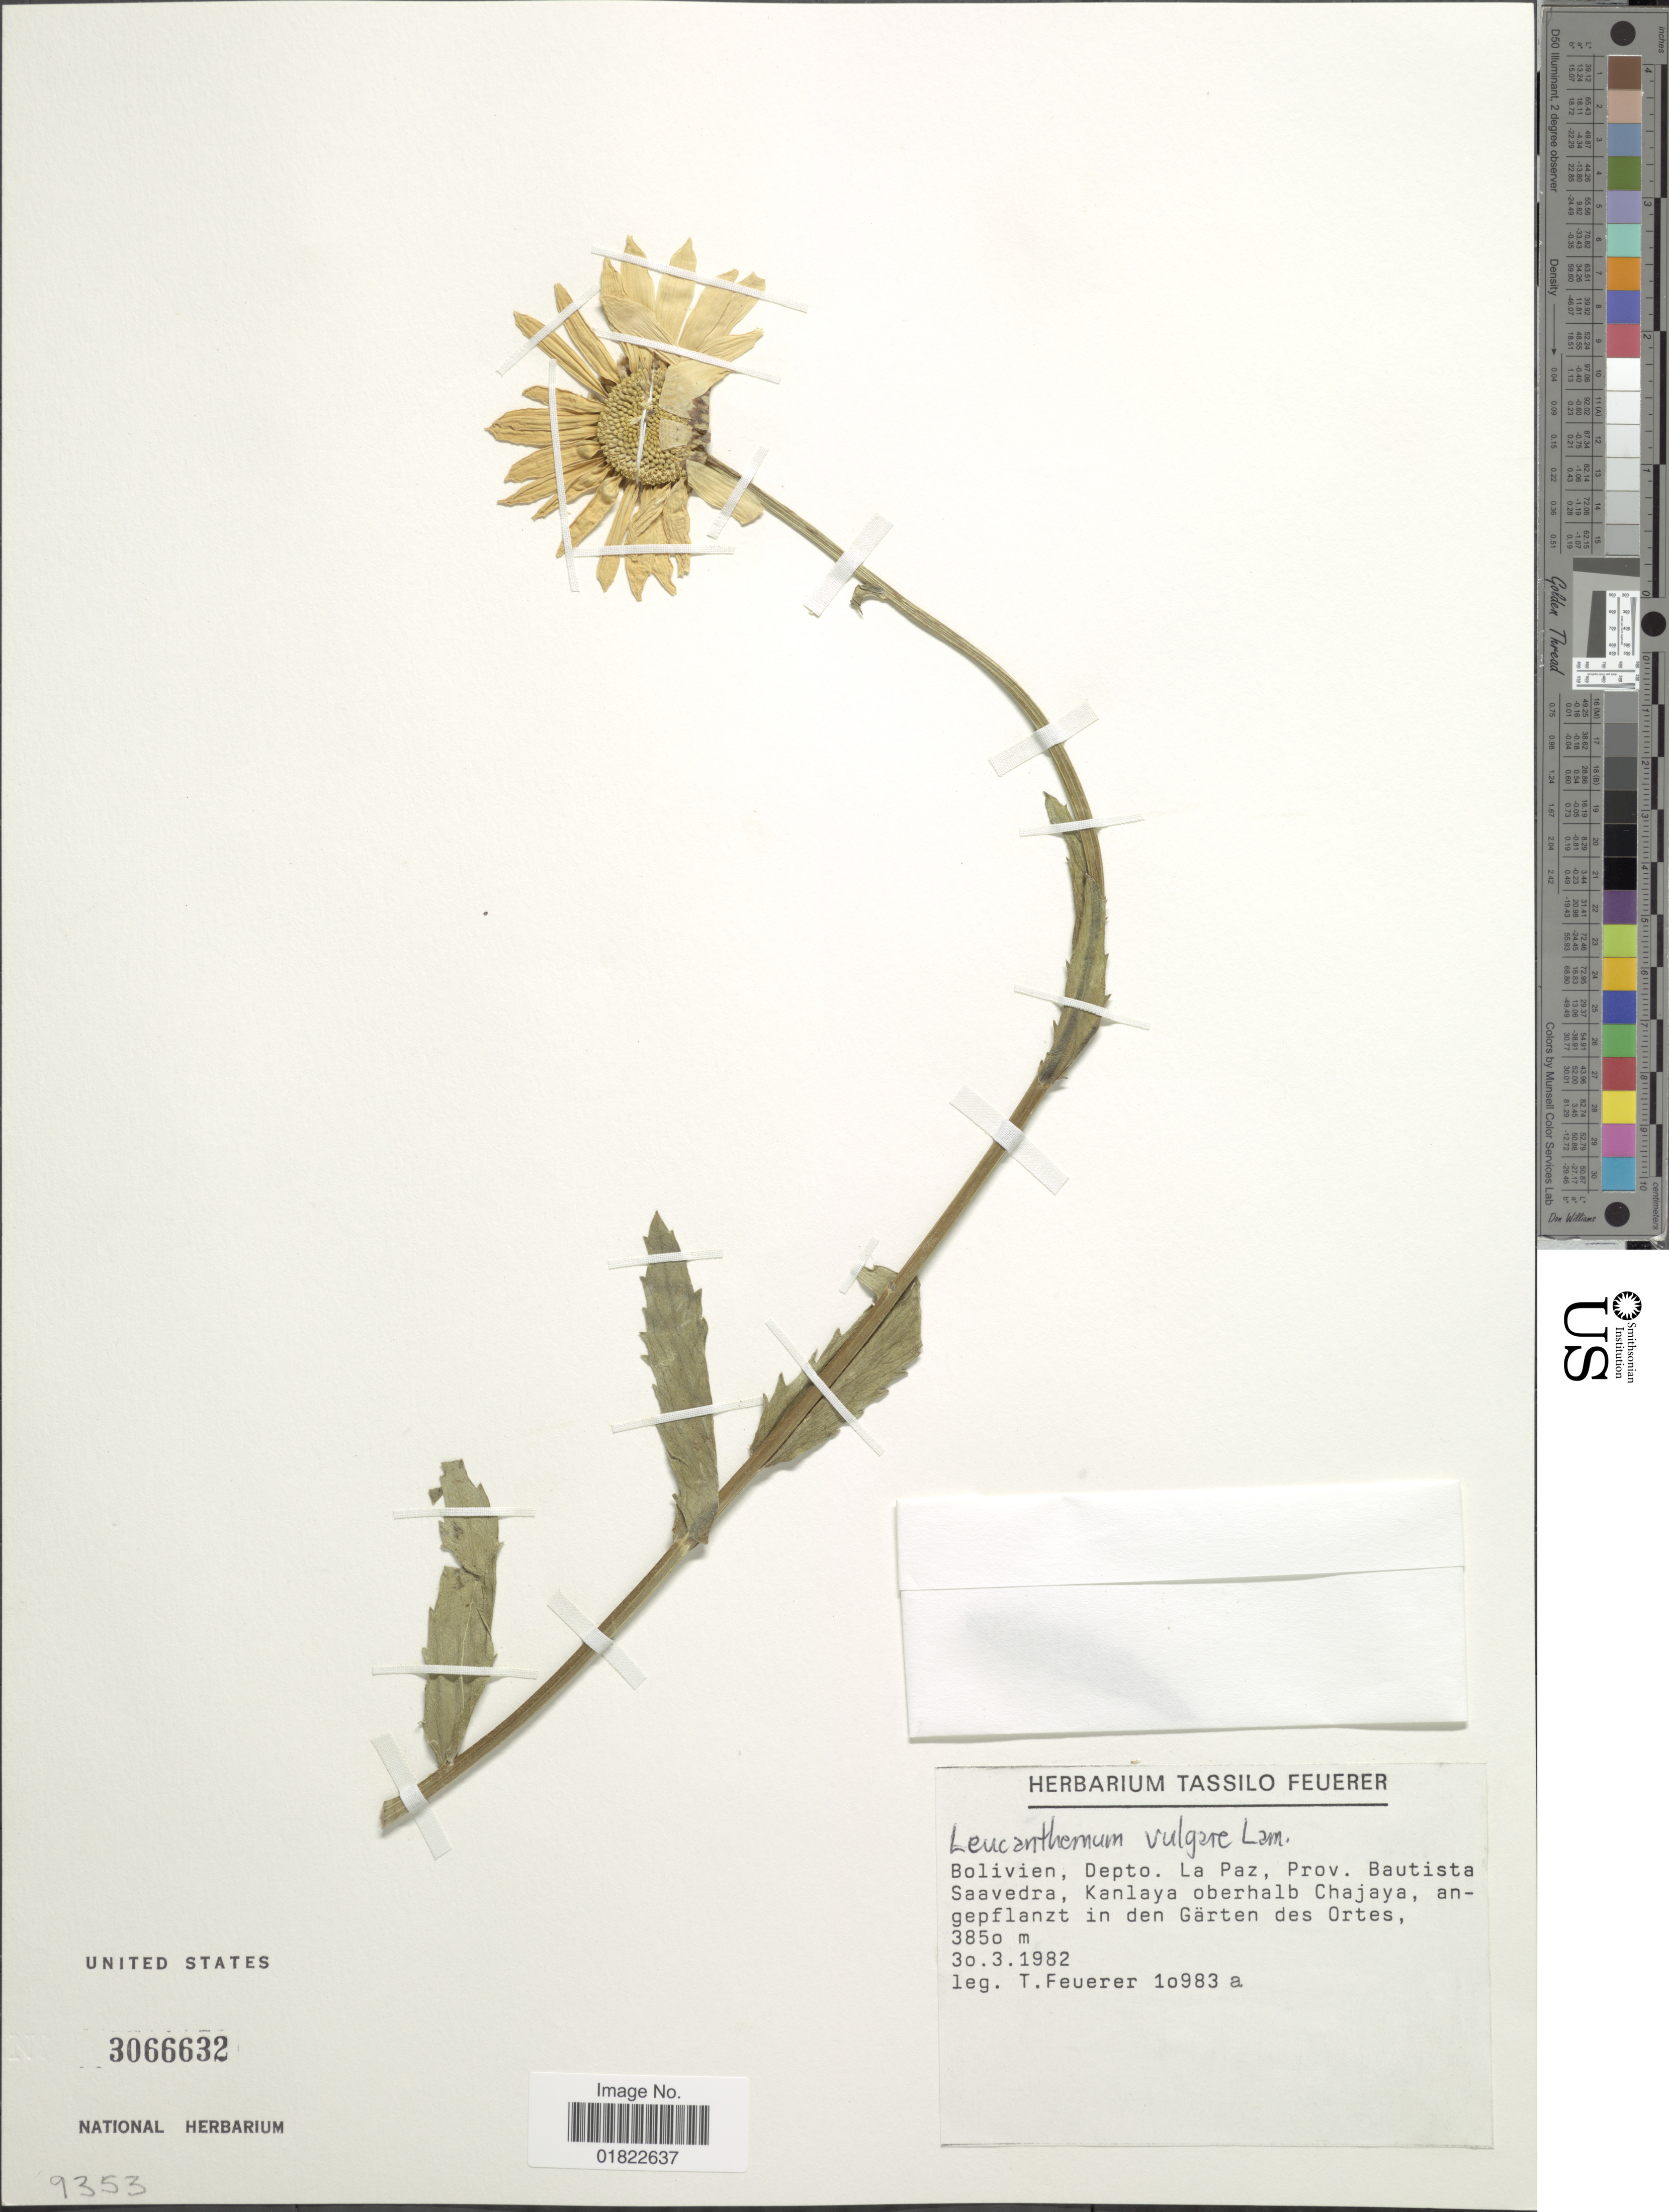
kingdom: Plantae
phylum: Tracheophyta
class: Magnoliopsida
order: Asterales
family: Asteraceae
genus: Leucanthemum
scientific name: Leucanthemum vulgare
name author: Lam.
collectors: T. Feuerer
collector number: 10983a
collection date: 1982-03-30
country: Bolivia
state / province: La Paz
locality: Bolivien, Depto. La Paz, Prov. Bautista Saavedra, Kanlaya oberhalb Chajaya.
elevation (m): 3850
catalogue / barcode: US 3066632